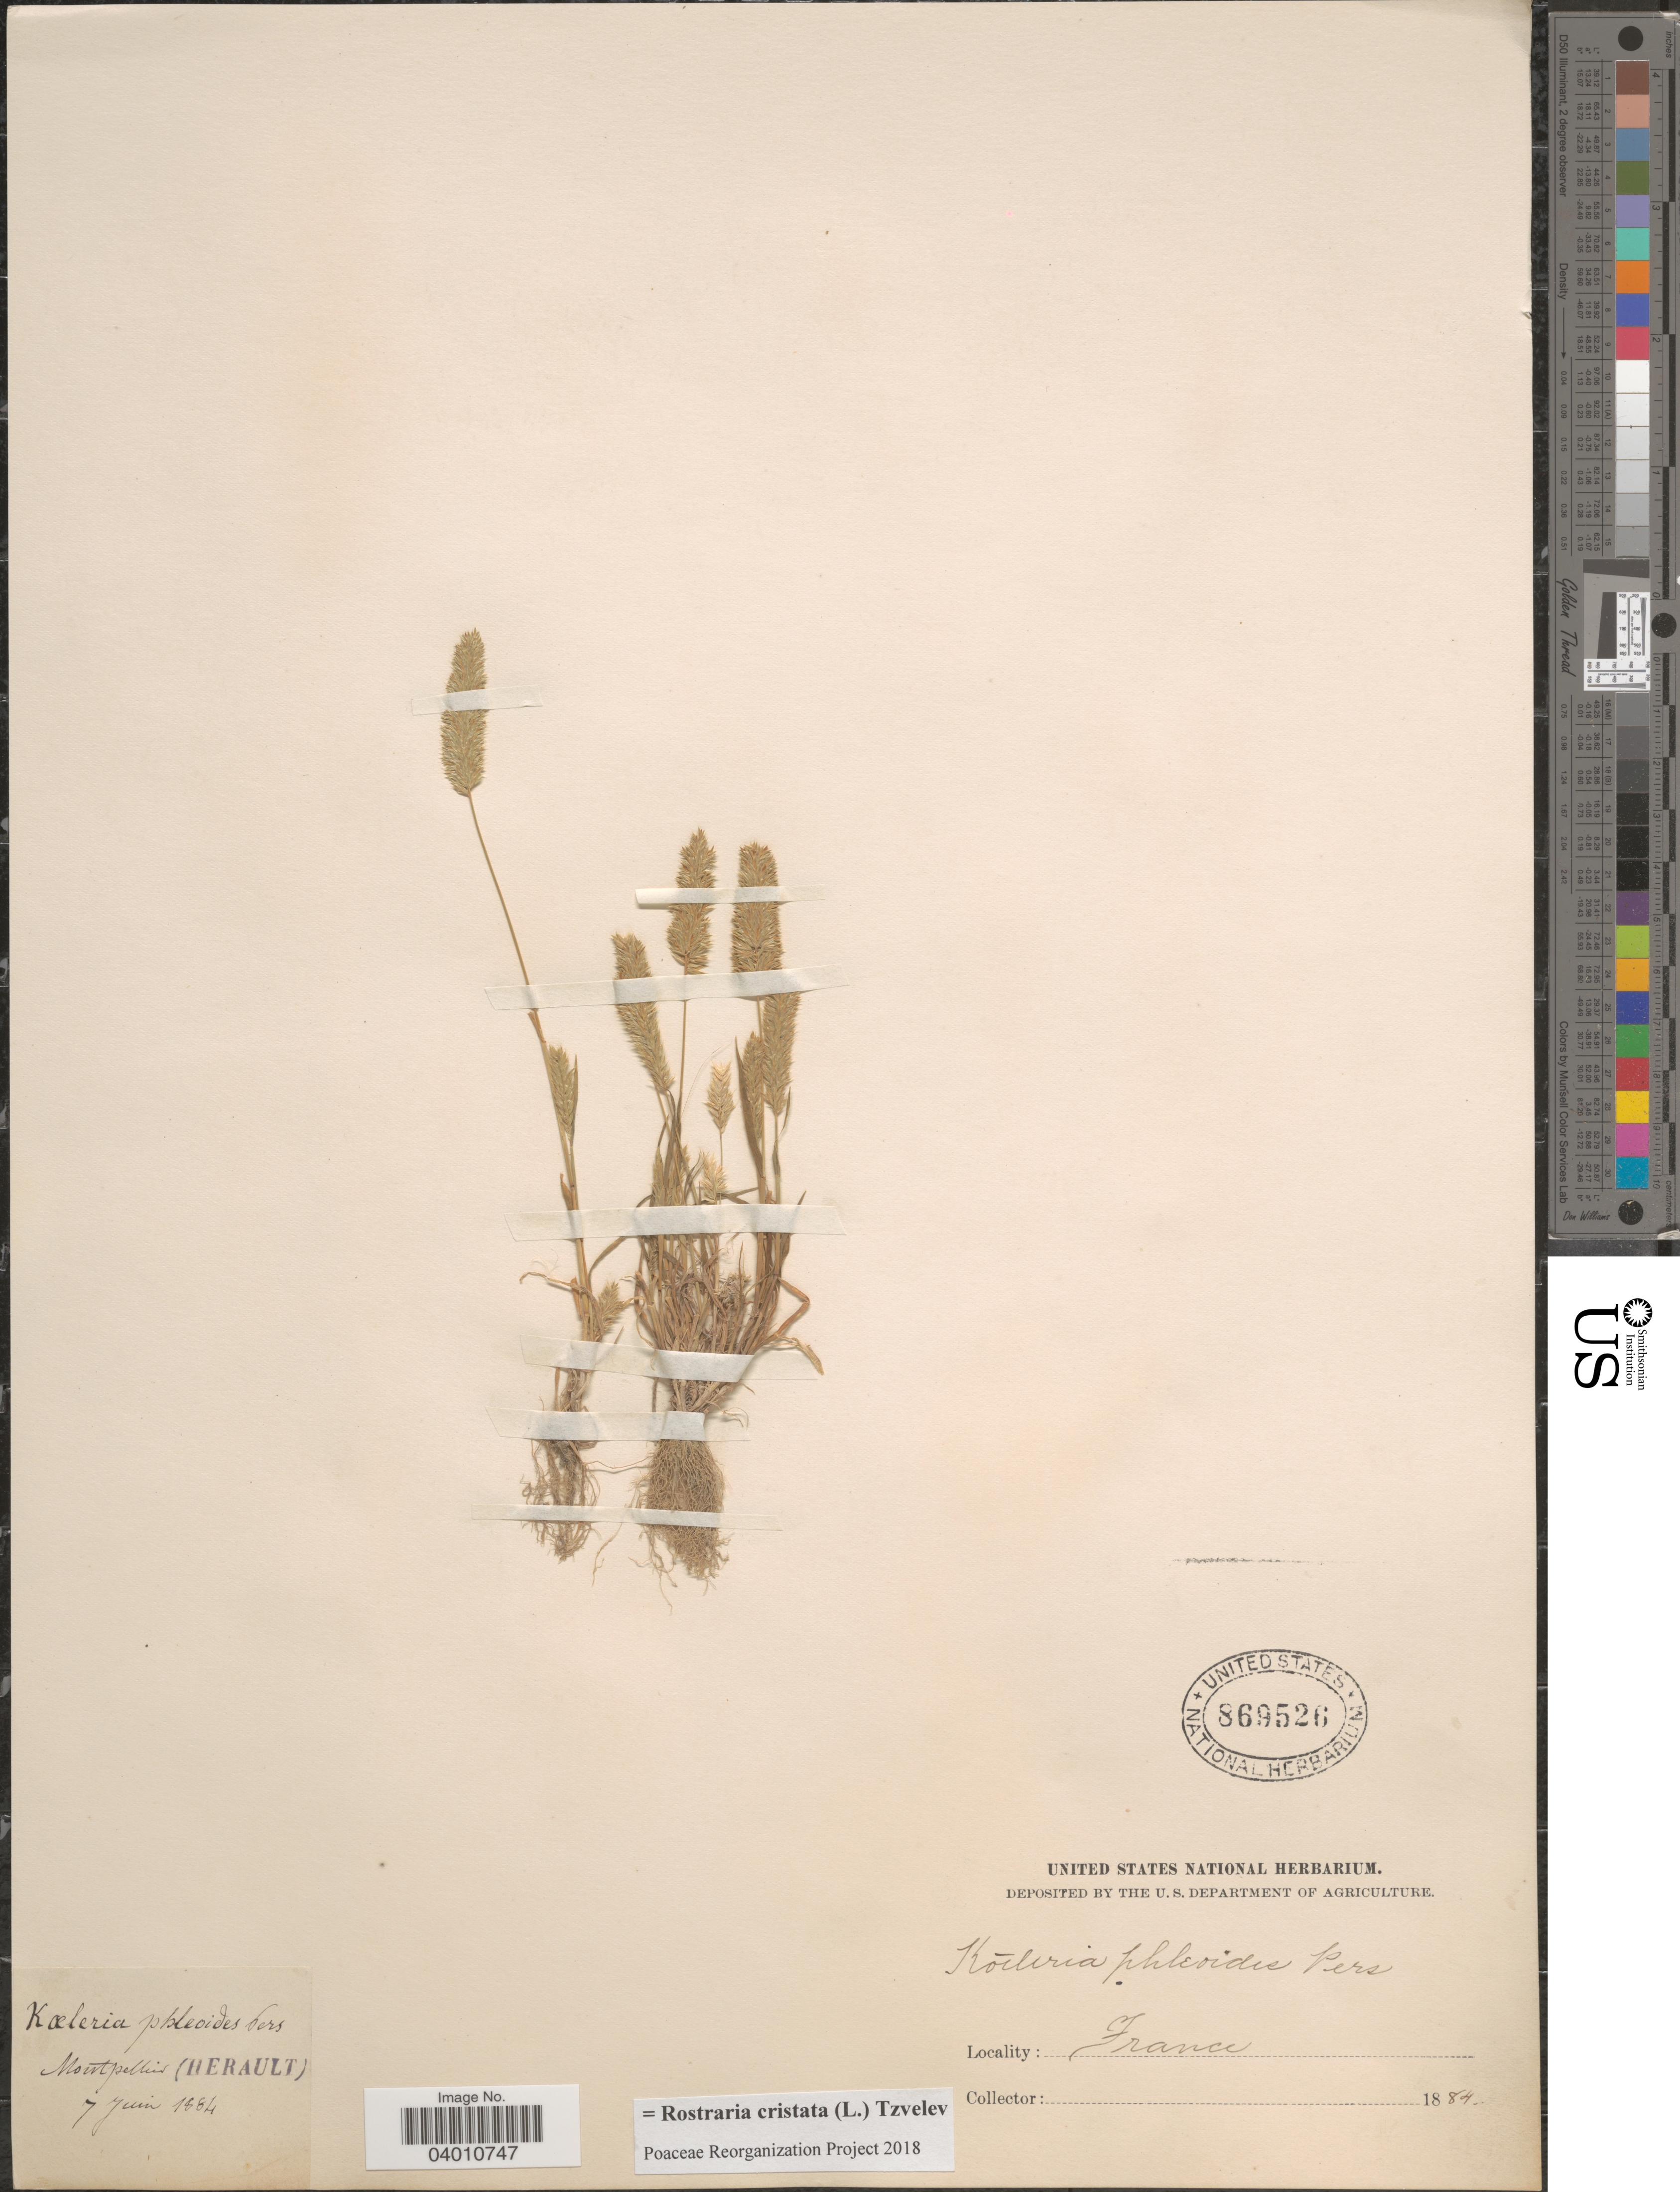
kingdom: Plantae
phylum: Tracheophyta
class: Liliopsida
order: Poales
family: Poaceae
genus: Rostraria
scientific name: Rostraria cristata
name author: (L.) Tzvelev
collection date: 1884-06-07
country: France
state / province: Occitanie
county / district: Hérault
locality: Montpelleir (Herault).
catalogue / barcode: US 869526